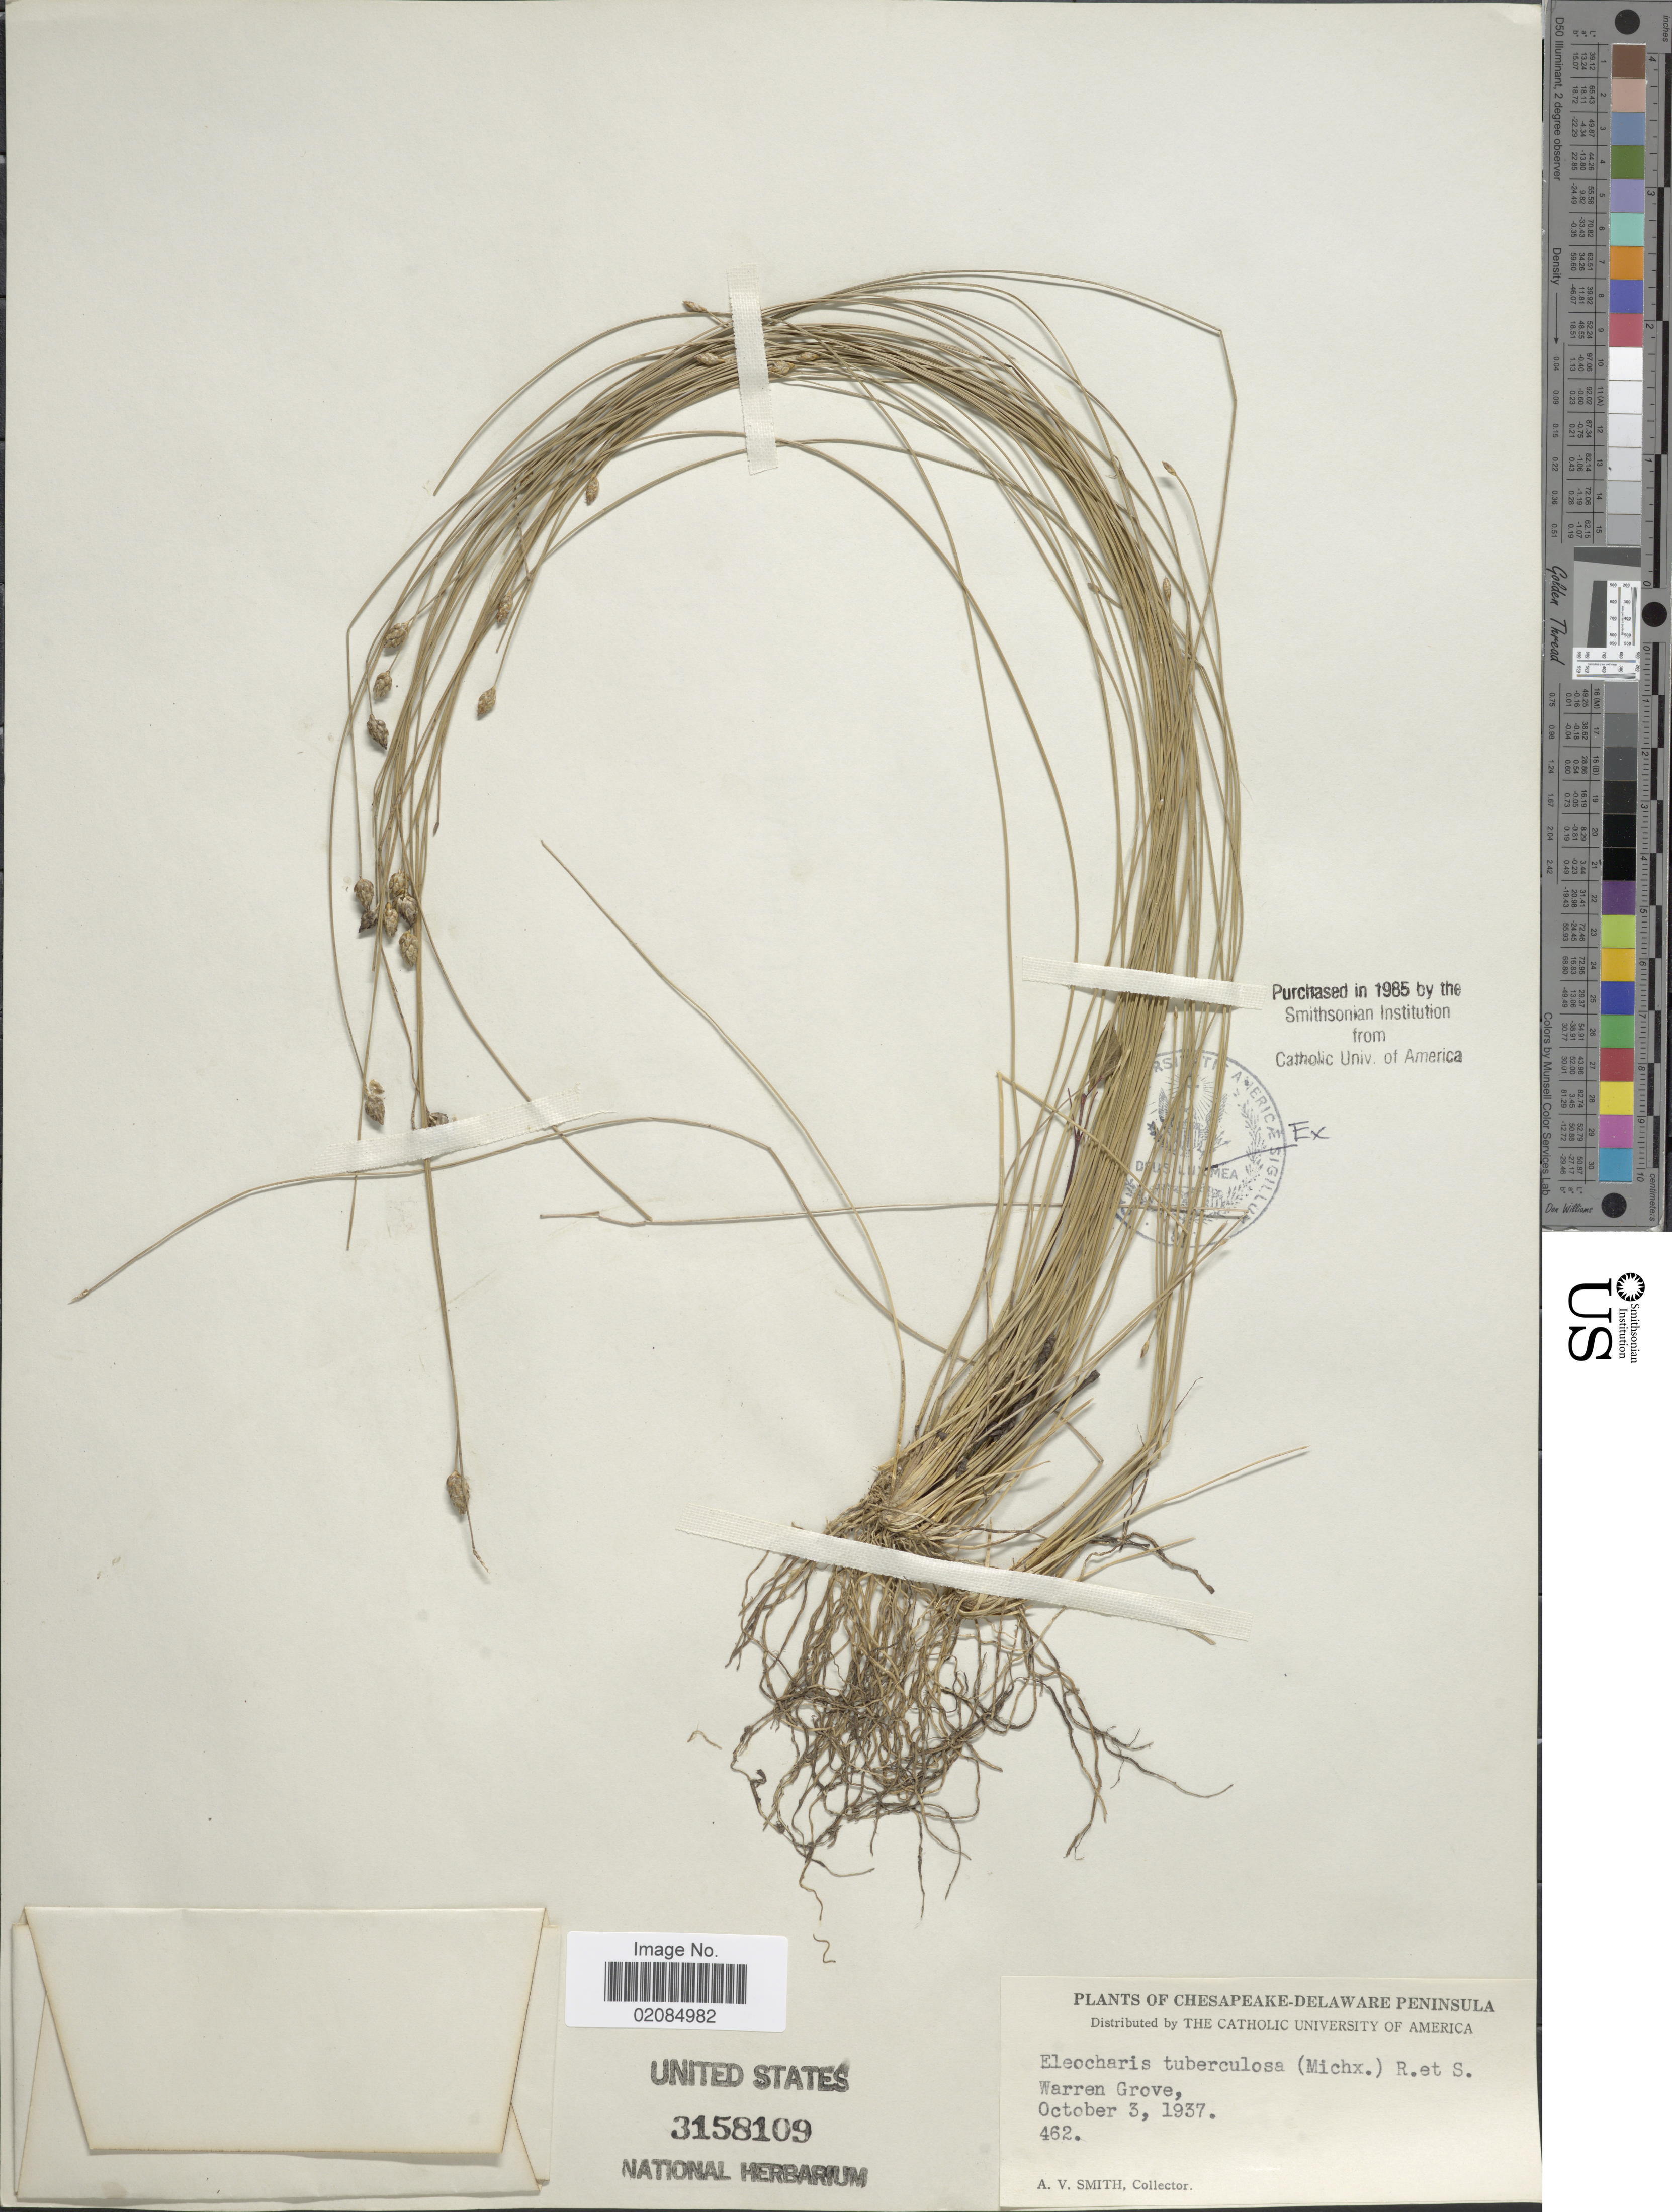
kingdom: Plantae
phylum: Tracheophyta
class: Liliopsida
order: Poales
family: Cyperaceae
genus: Eleocharis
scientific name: Eleocharis tuberculosa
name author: (Michx.) Roem. & Schult.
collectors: A. V. P. Smith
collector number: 462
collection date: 1937-10-03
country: United States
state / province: New Jersey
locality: Chesapeake-Delaware Peninsula, Warren Grove.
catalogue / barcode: US 3158109